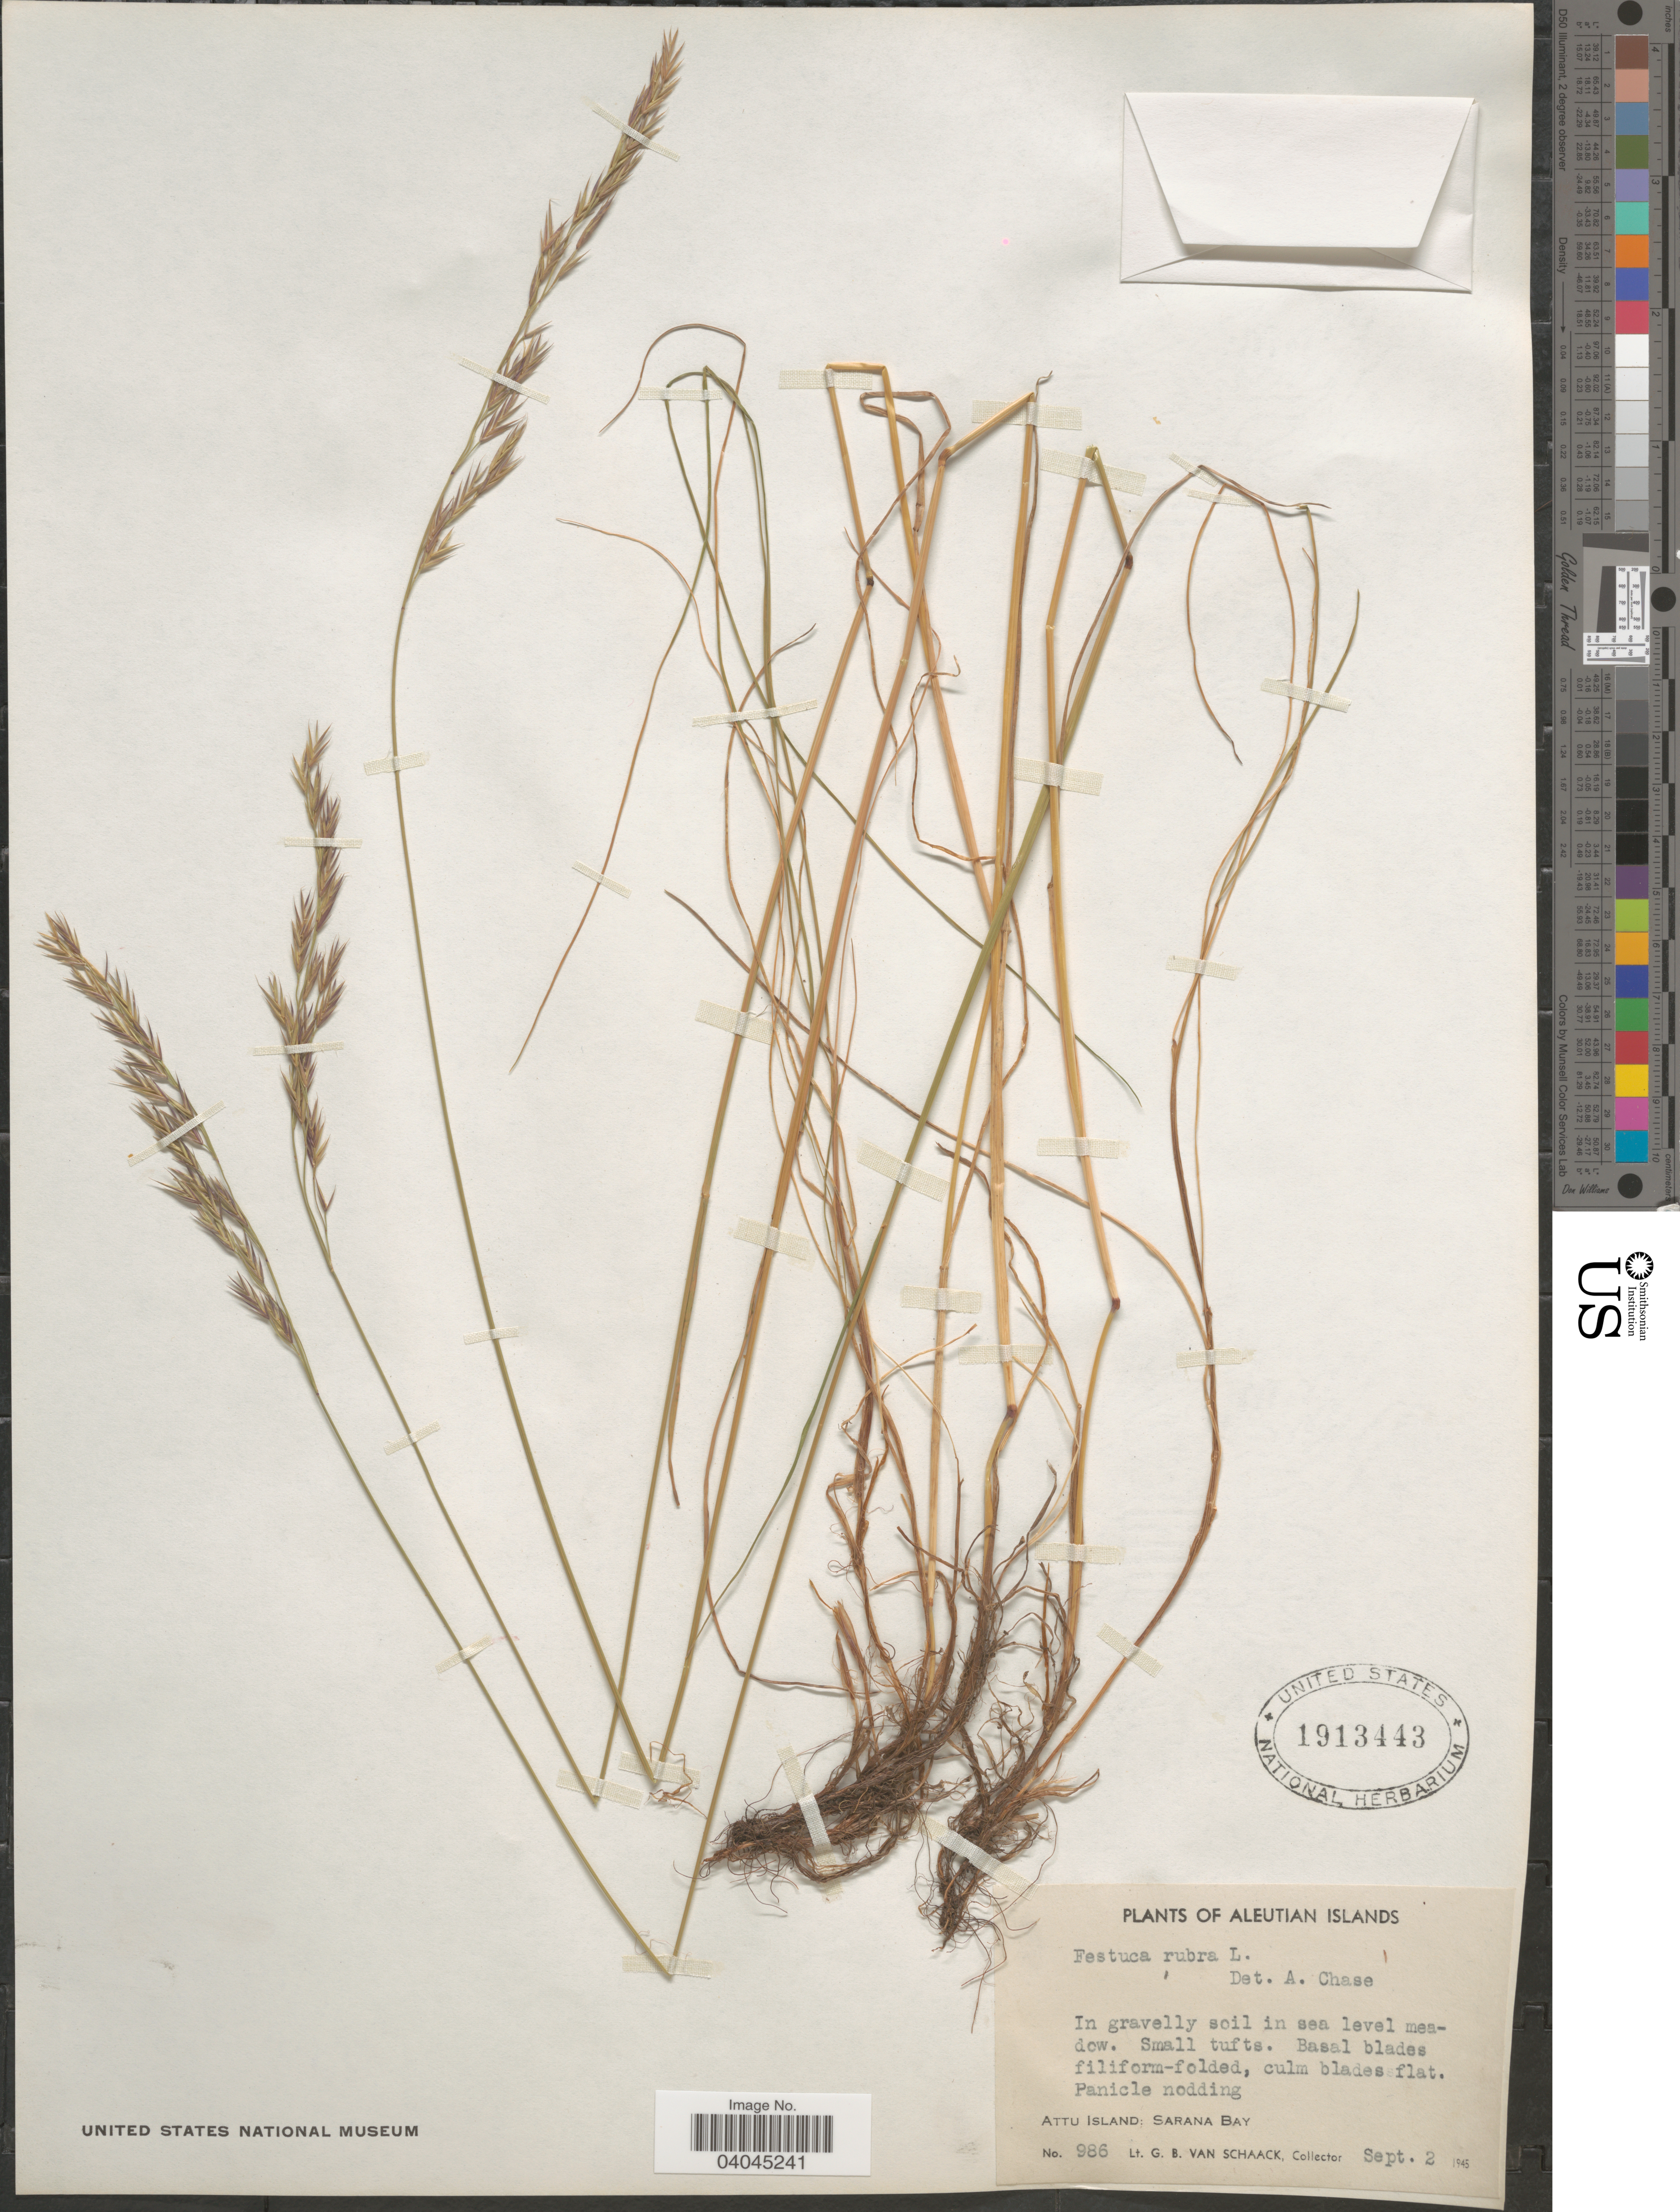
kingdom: Plantae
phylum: Tracheophyta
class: Liliopsida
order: Poales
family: Poaceae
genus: Festuca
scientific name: Festuca rubra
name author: L.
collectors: G. Van Schaack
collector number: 986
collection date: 1945-09-02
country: United States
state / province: Alaska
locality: Aleutian Islands. In sea level meadow. Attu Island: Sarana Bay.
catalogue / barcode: US 1913443